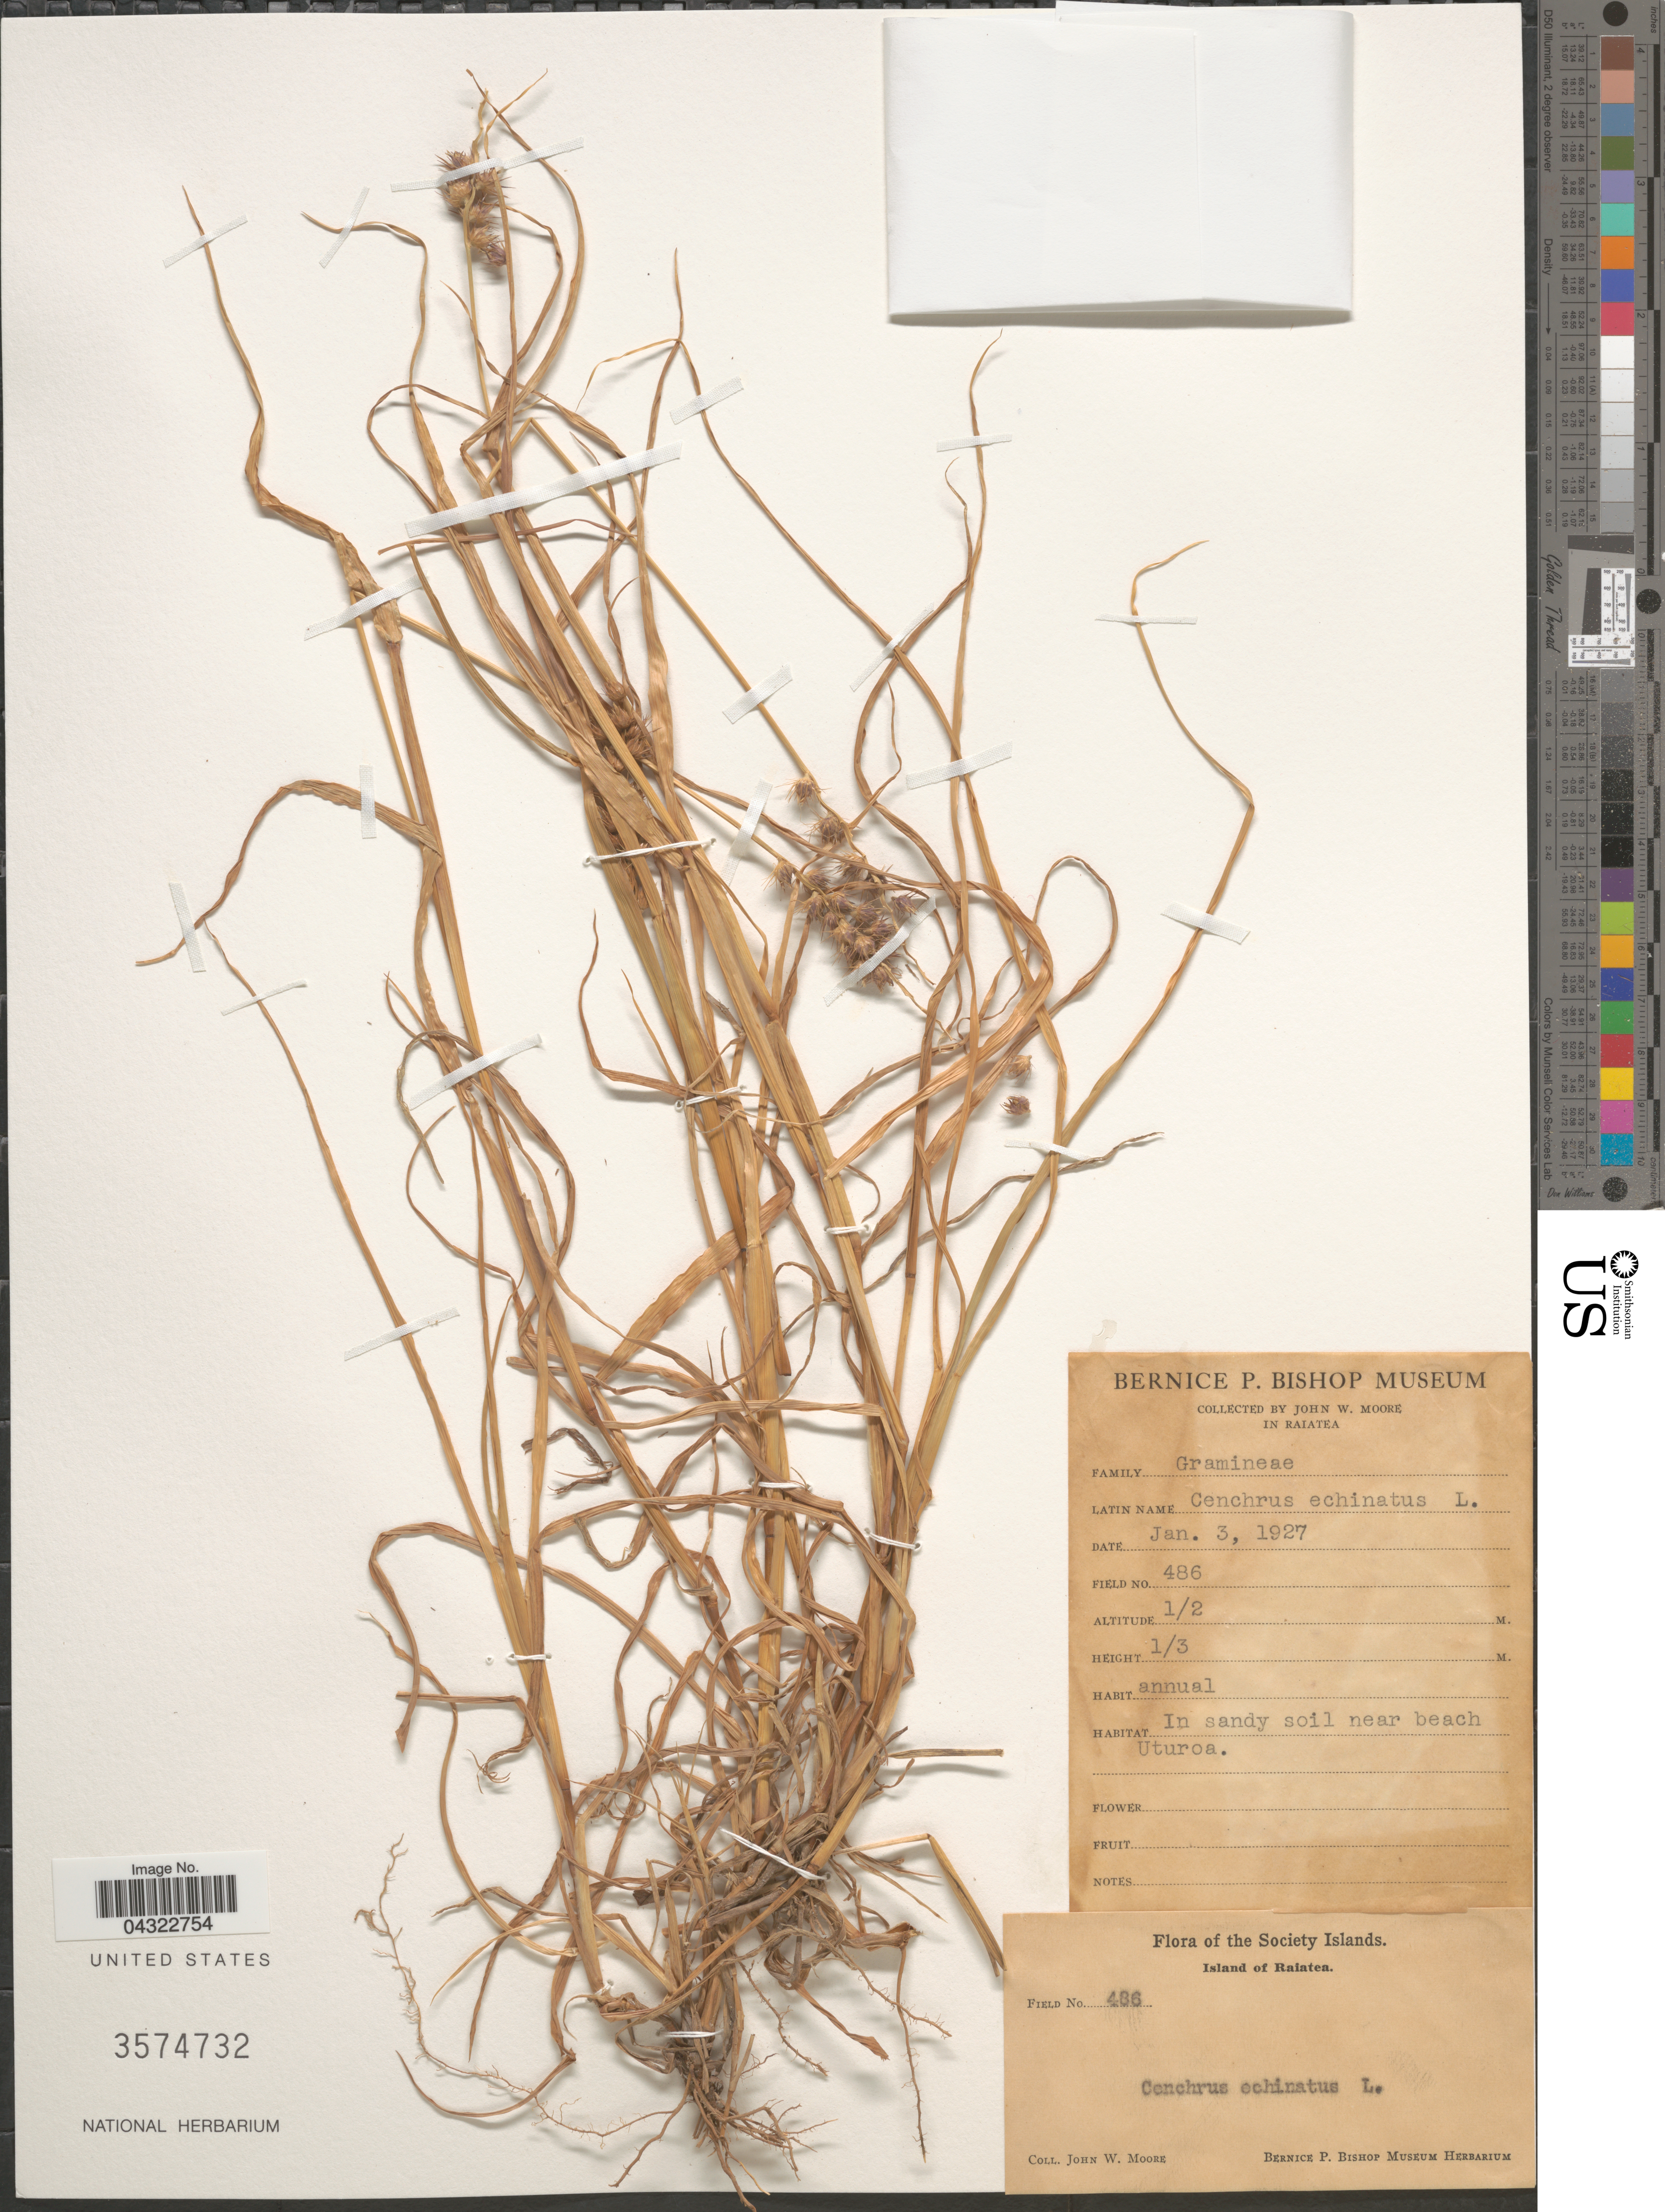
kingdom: Plantae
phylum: Tracheophyta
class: Liliopsida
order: Poales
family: Poaceae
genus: Cenchrus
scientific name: Cenchrus echinatus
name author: L.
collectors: J. Moore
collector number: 486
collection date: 1927-01-03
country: French Polynesia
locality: In Raiatea. In sandy soil near beach Uturoa. The Society Islands. Island of Raiatea.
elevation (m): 0.5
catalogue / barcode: US 3574732